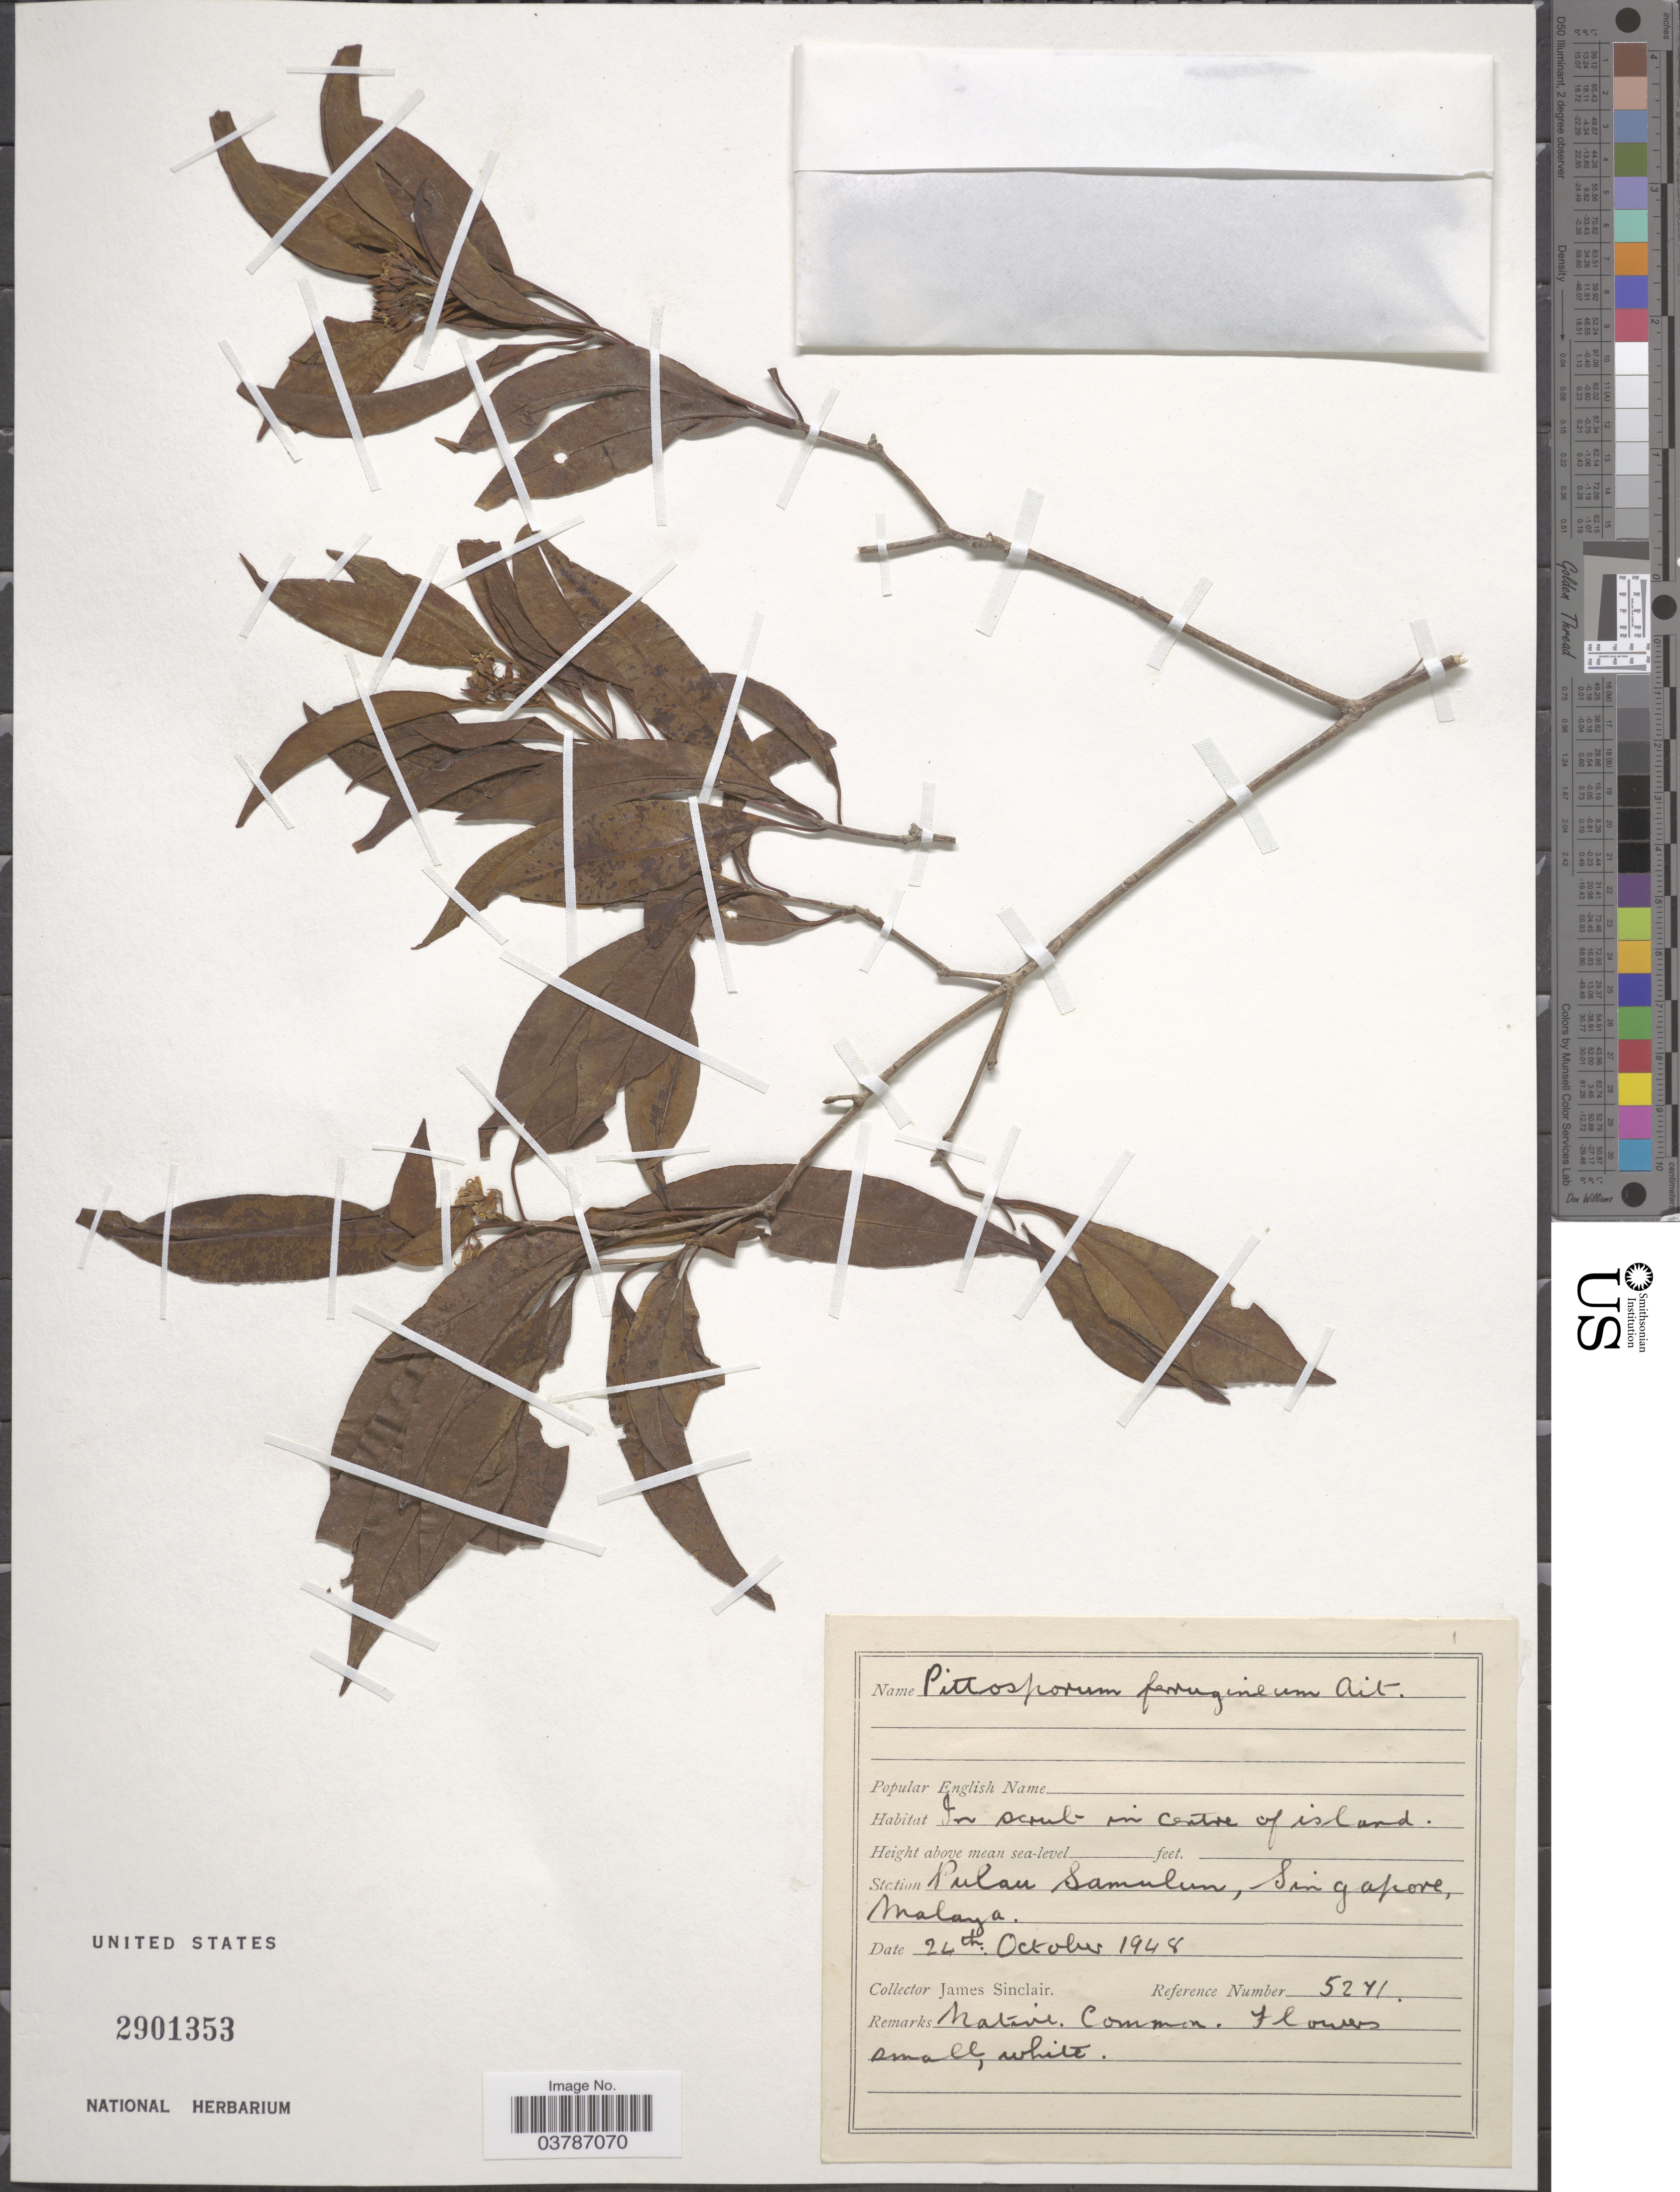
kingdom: Plantae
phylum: Tracheophyta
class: Magnoliopsida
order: Apiales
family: Pittosporaceae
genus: Pittosporum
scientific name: Pittosporum ferrugineum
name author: Dryand. ex Aiton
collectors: J. Sinclair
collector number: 5271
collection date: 1948-10-24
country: Singapore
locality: Station Pulau Samulun, Malaya.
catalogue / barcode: US 2901353